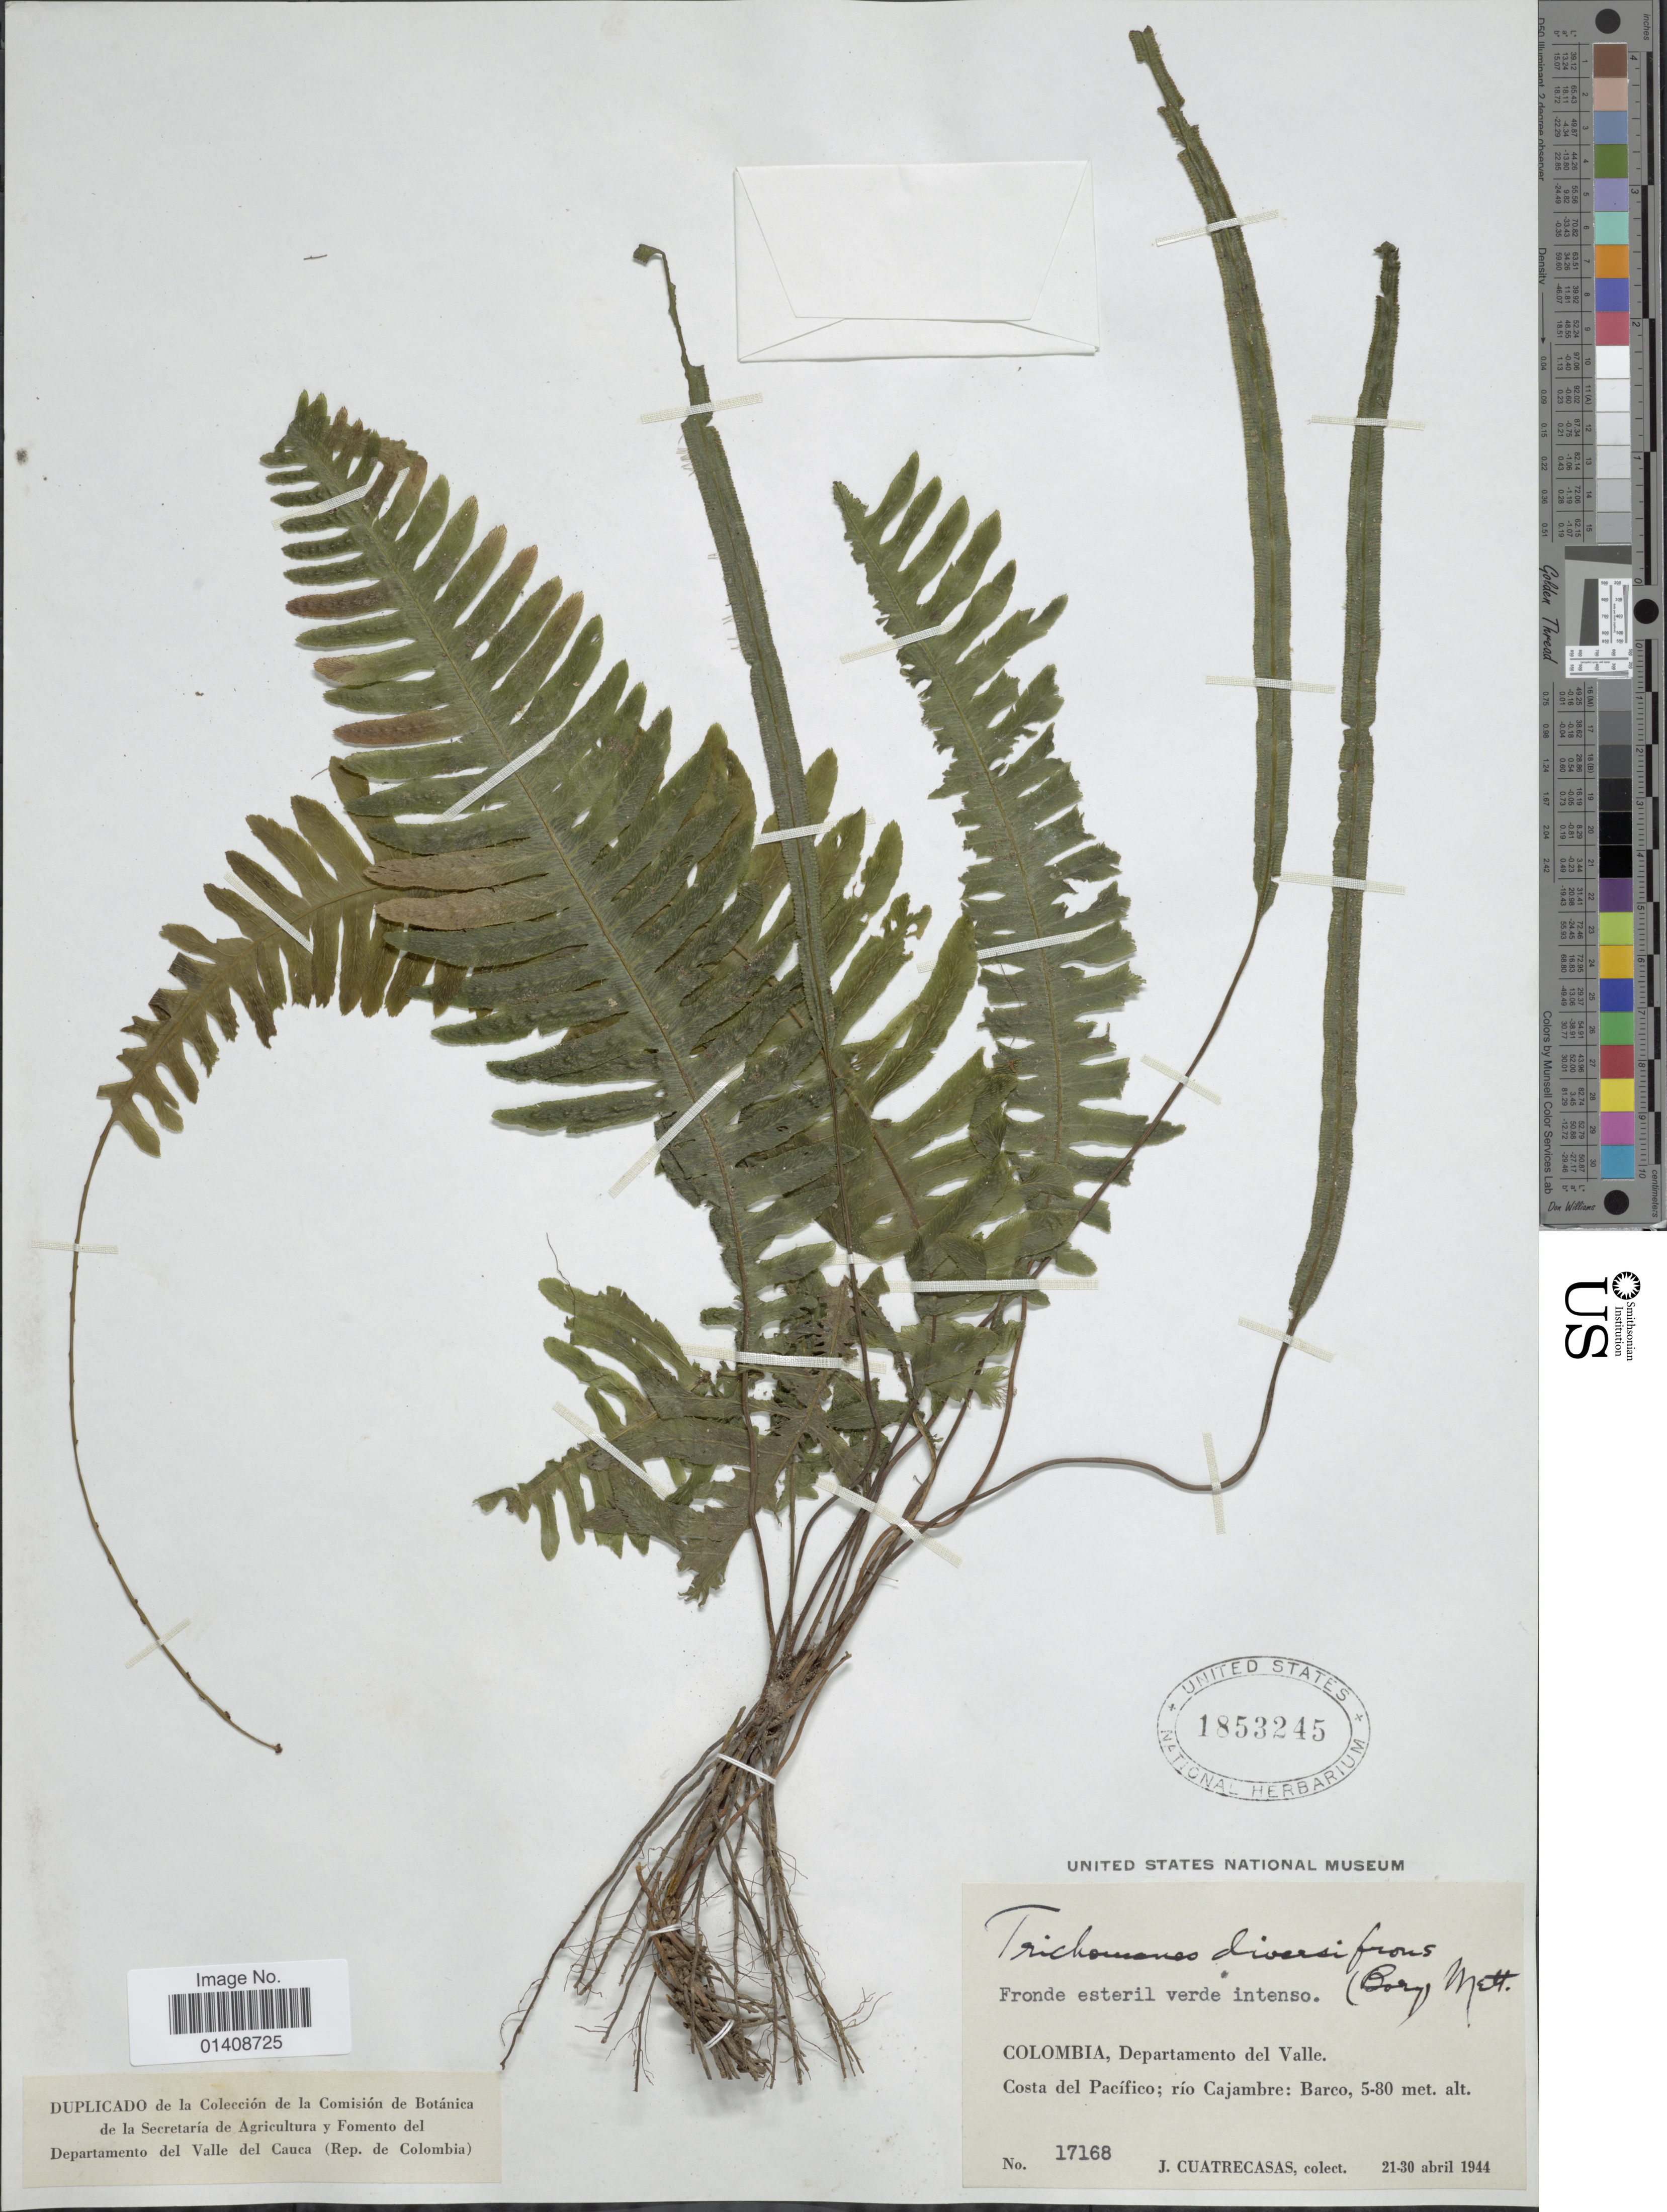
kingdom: Plantae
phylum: Tracheophyta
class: Polypodiopsida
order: Hymenophyllales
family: Hymenophyllaceae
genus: Trichomanes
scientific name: Trichomanes diversifrons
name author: (Bory) Mett. ex Sadeb.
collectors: J. Cuatrecasas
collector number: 17186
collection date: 1944-04-21/1944-04-30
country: Colombia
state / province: Valle del Cauca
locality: Departamento de Valle. Costa del Pacifico; rio Cajambre: Barco.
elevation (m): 50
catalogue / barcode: US 1853245